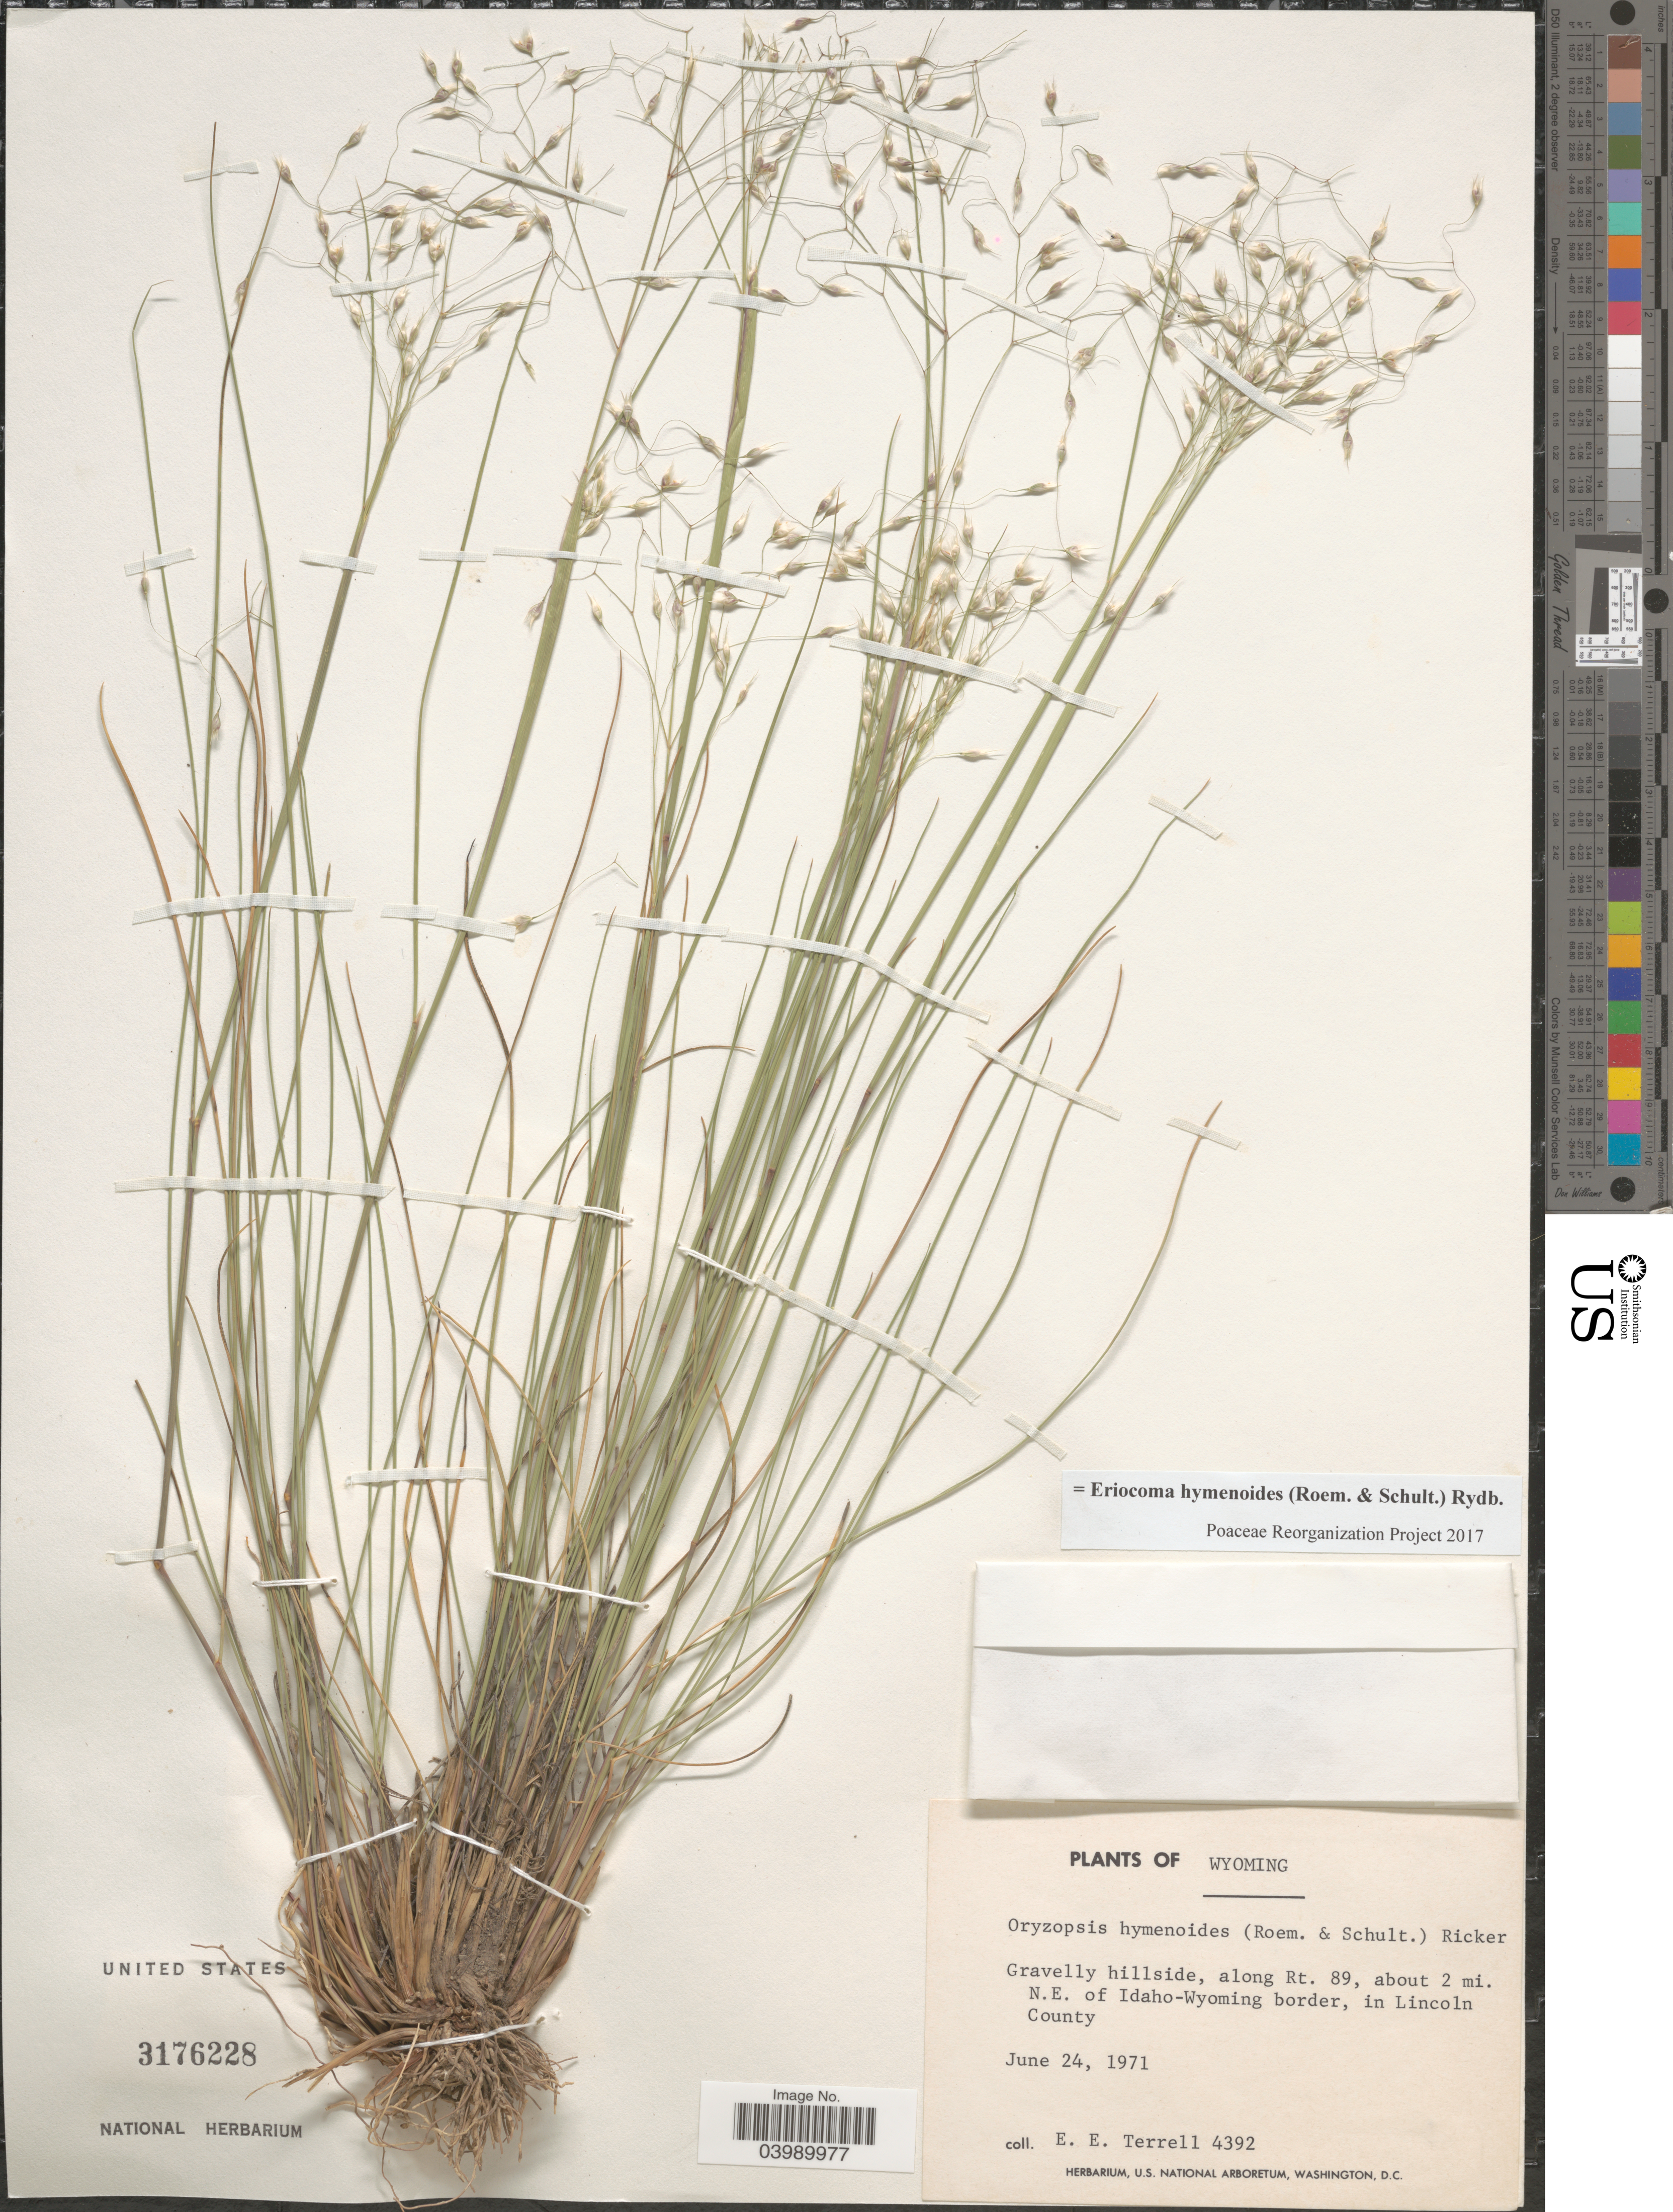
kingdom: Plantae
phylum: Tracheophyta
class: Liliopsida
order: Poales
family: Poaceae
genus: Eriocoma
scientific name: Eriocoma hymenoides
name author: (Roem. & Schult.) Rydb.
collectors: E. E. Terrell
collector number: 4392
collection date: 1971-06-24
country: United States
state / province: Wyoming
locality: Along Rt. 89, about 2 mi. N.E. of Idaho-Wyoming border, in Lincoln County.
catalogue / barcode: US 3176228